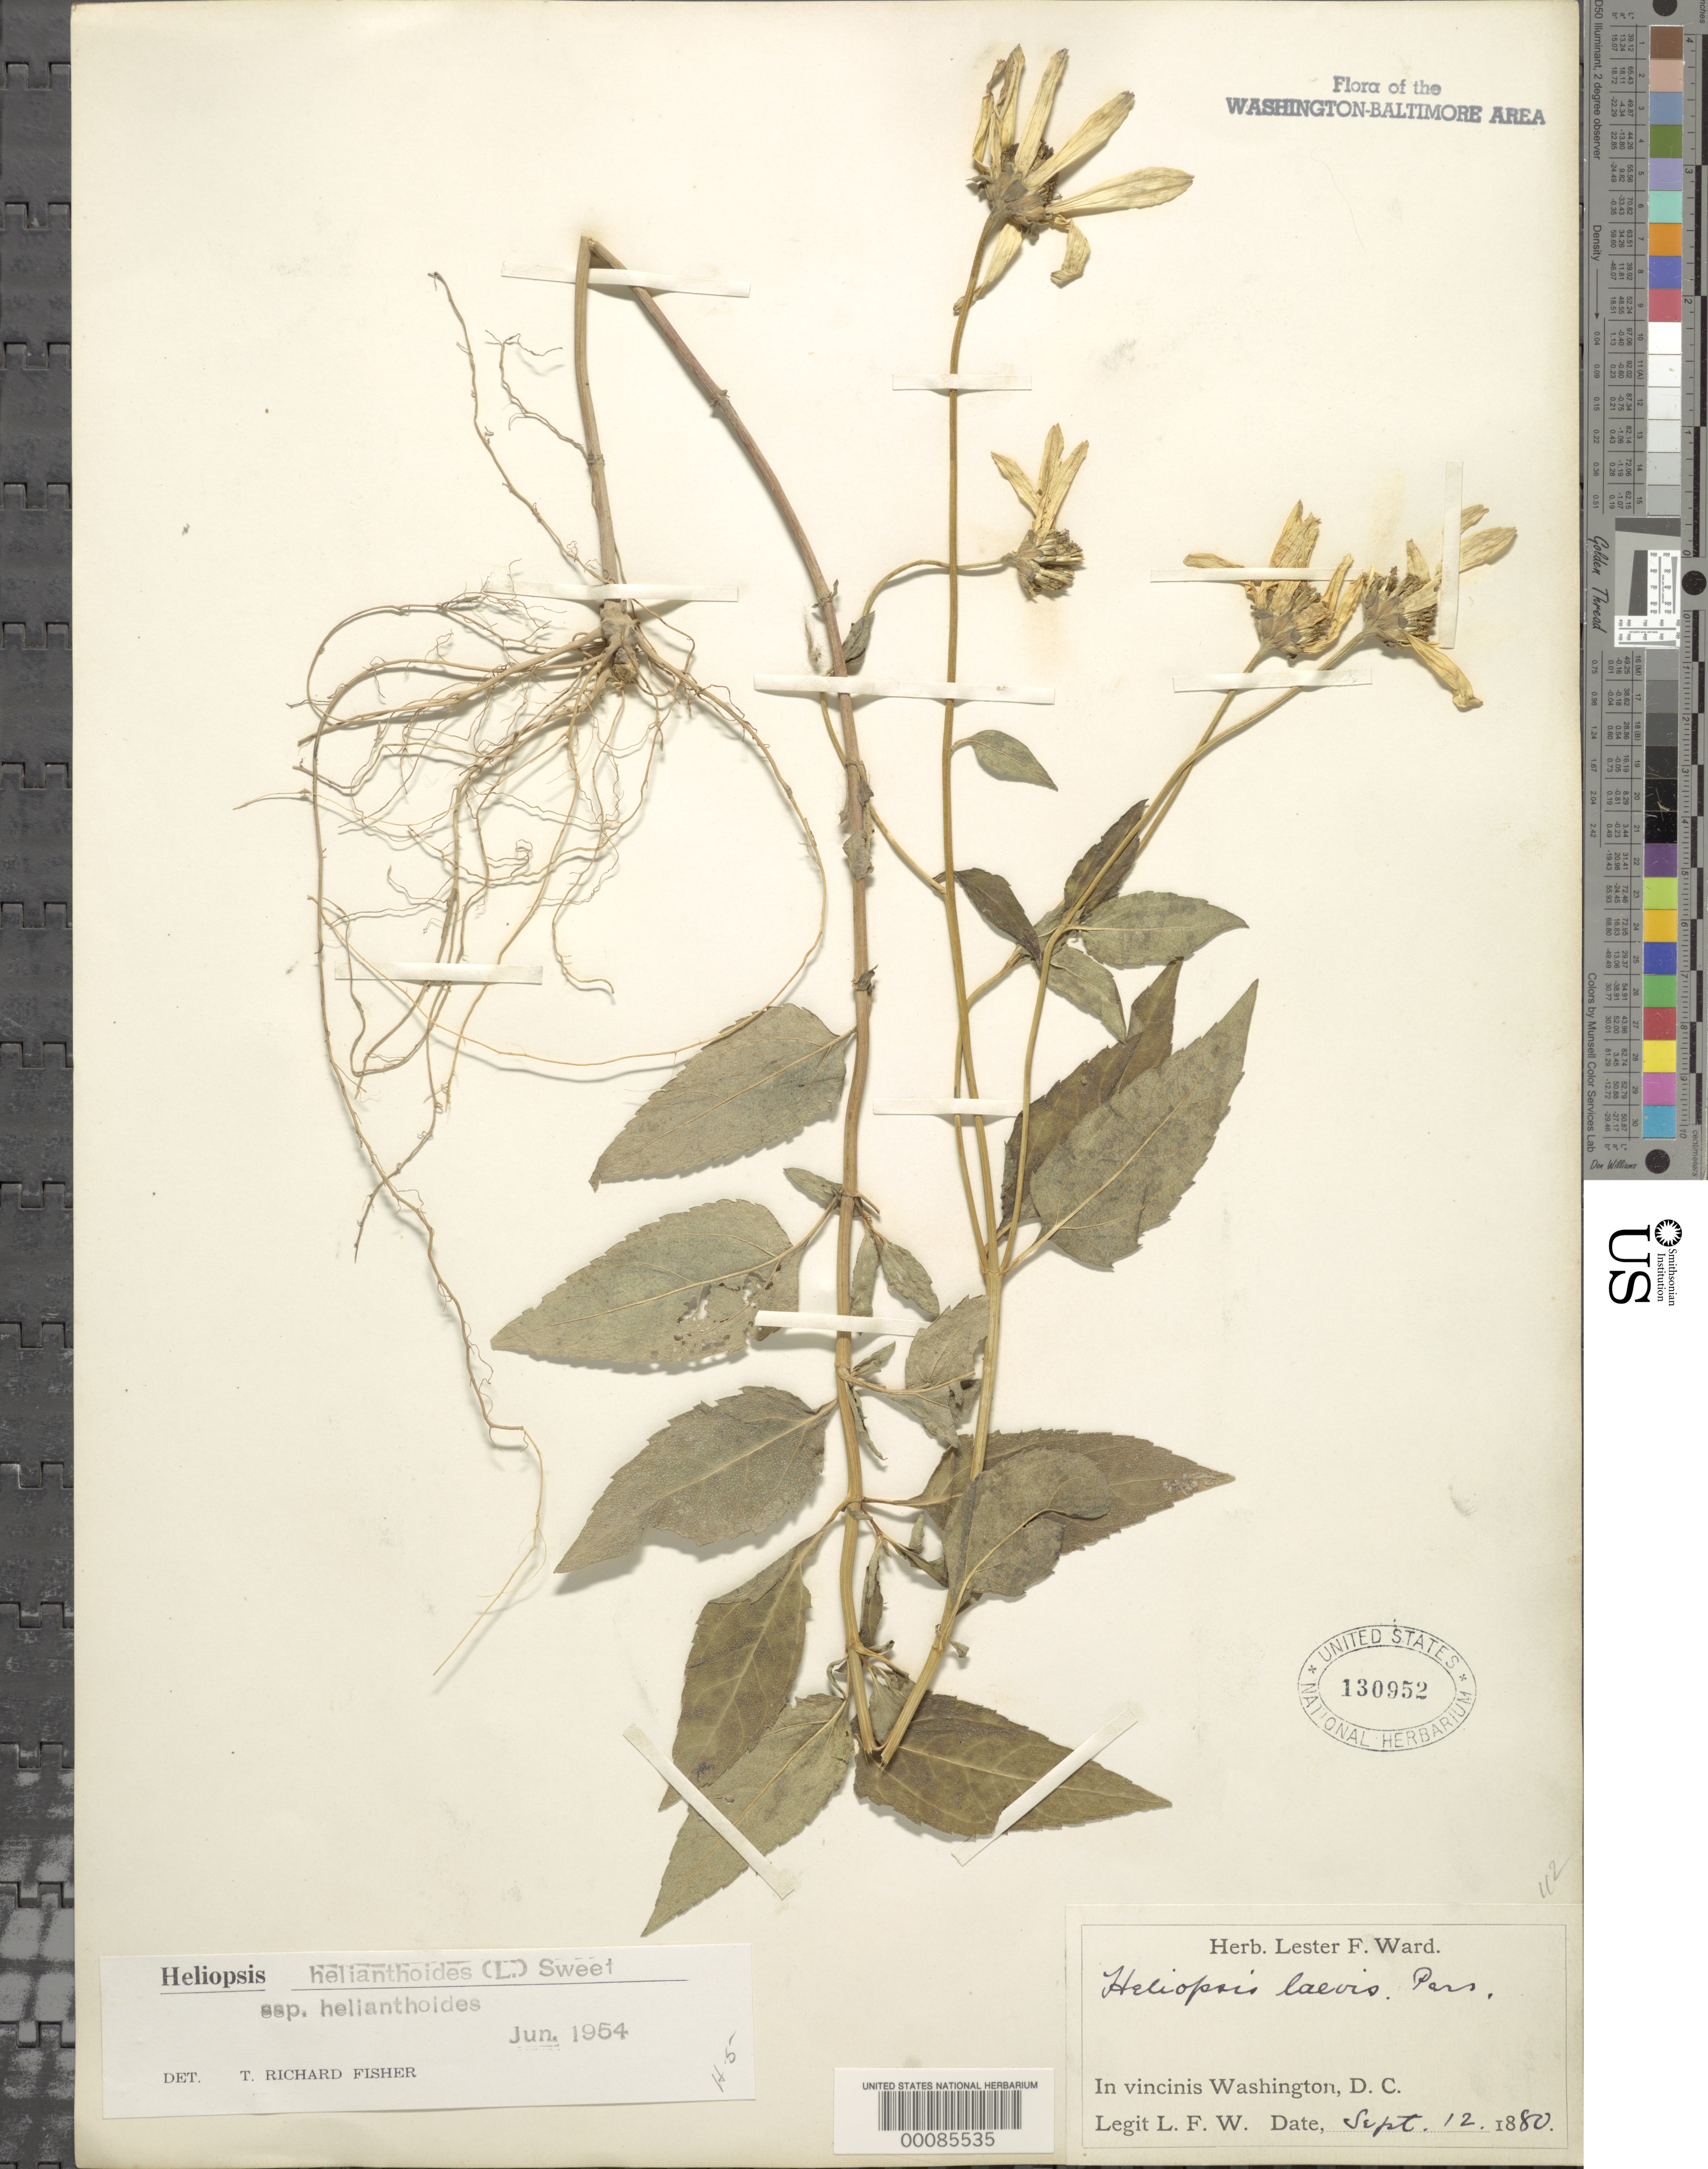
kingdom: Plantae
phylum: Tracheophyta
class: Magnoliopsida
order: Asterales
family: Asteraceae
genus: Heliopsis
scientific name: Heliopsis helianthoides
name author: (L.) Sweet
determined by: Fisher, T. R.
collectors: L. F. Ward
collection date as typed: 12 Sep 1880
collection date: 1880-09-12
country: United States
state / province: District of Columbia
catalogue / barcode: US 130952